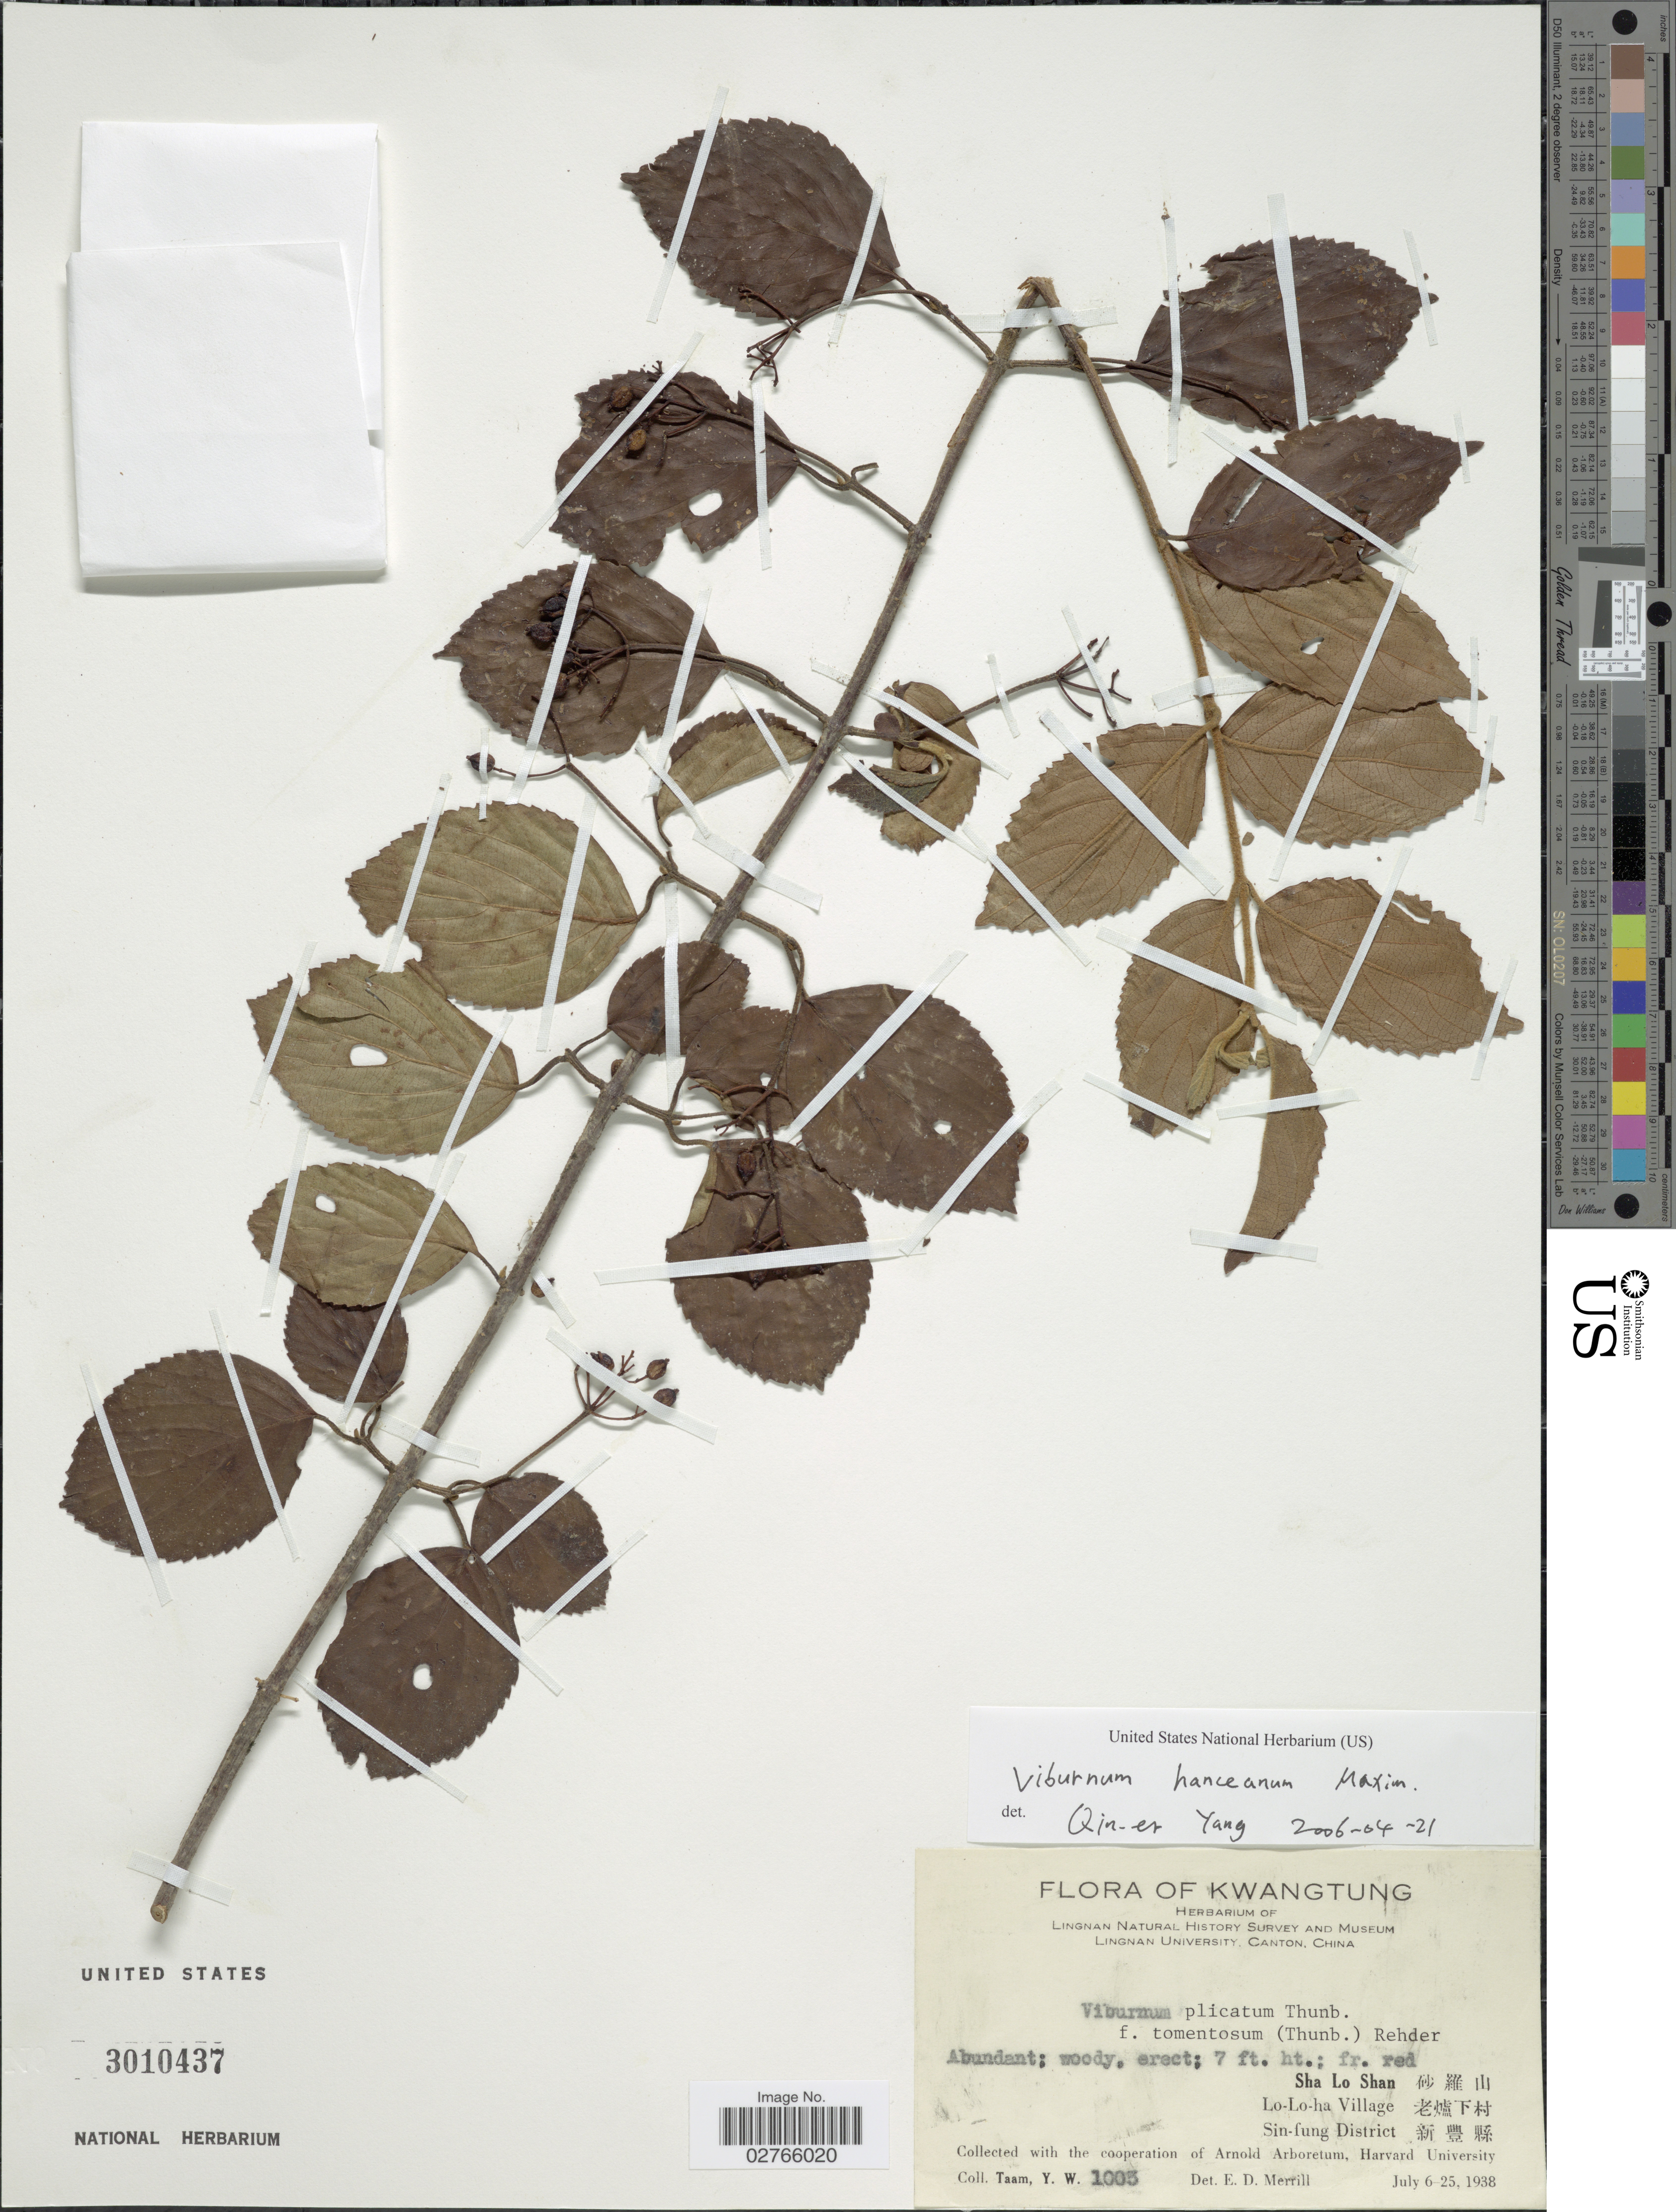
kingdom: Plantae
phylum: Tracheophyta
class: Magnoliopsida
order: Dipsacales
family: Viburnaceae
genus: Viburnum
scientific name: Viburnum hanceanum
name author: Maxim.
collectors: Y. W. Taam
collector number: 1003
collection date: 1938-07-06/1938-07-25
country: China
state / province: Guangdong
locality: Kwangtung, Sha Lo Shan, Lo-Lo-ha village, Sin-fung District.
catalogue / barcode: US 3010437